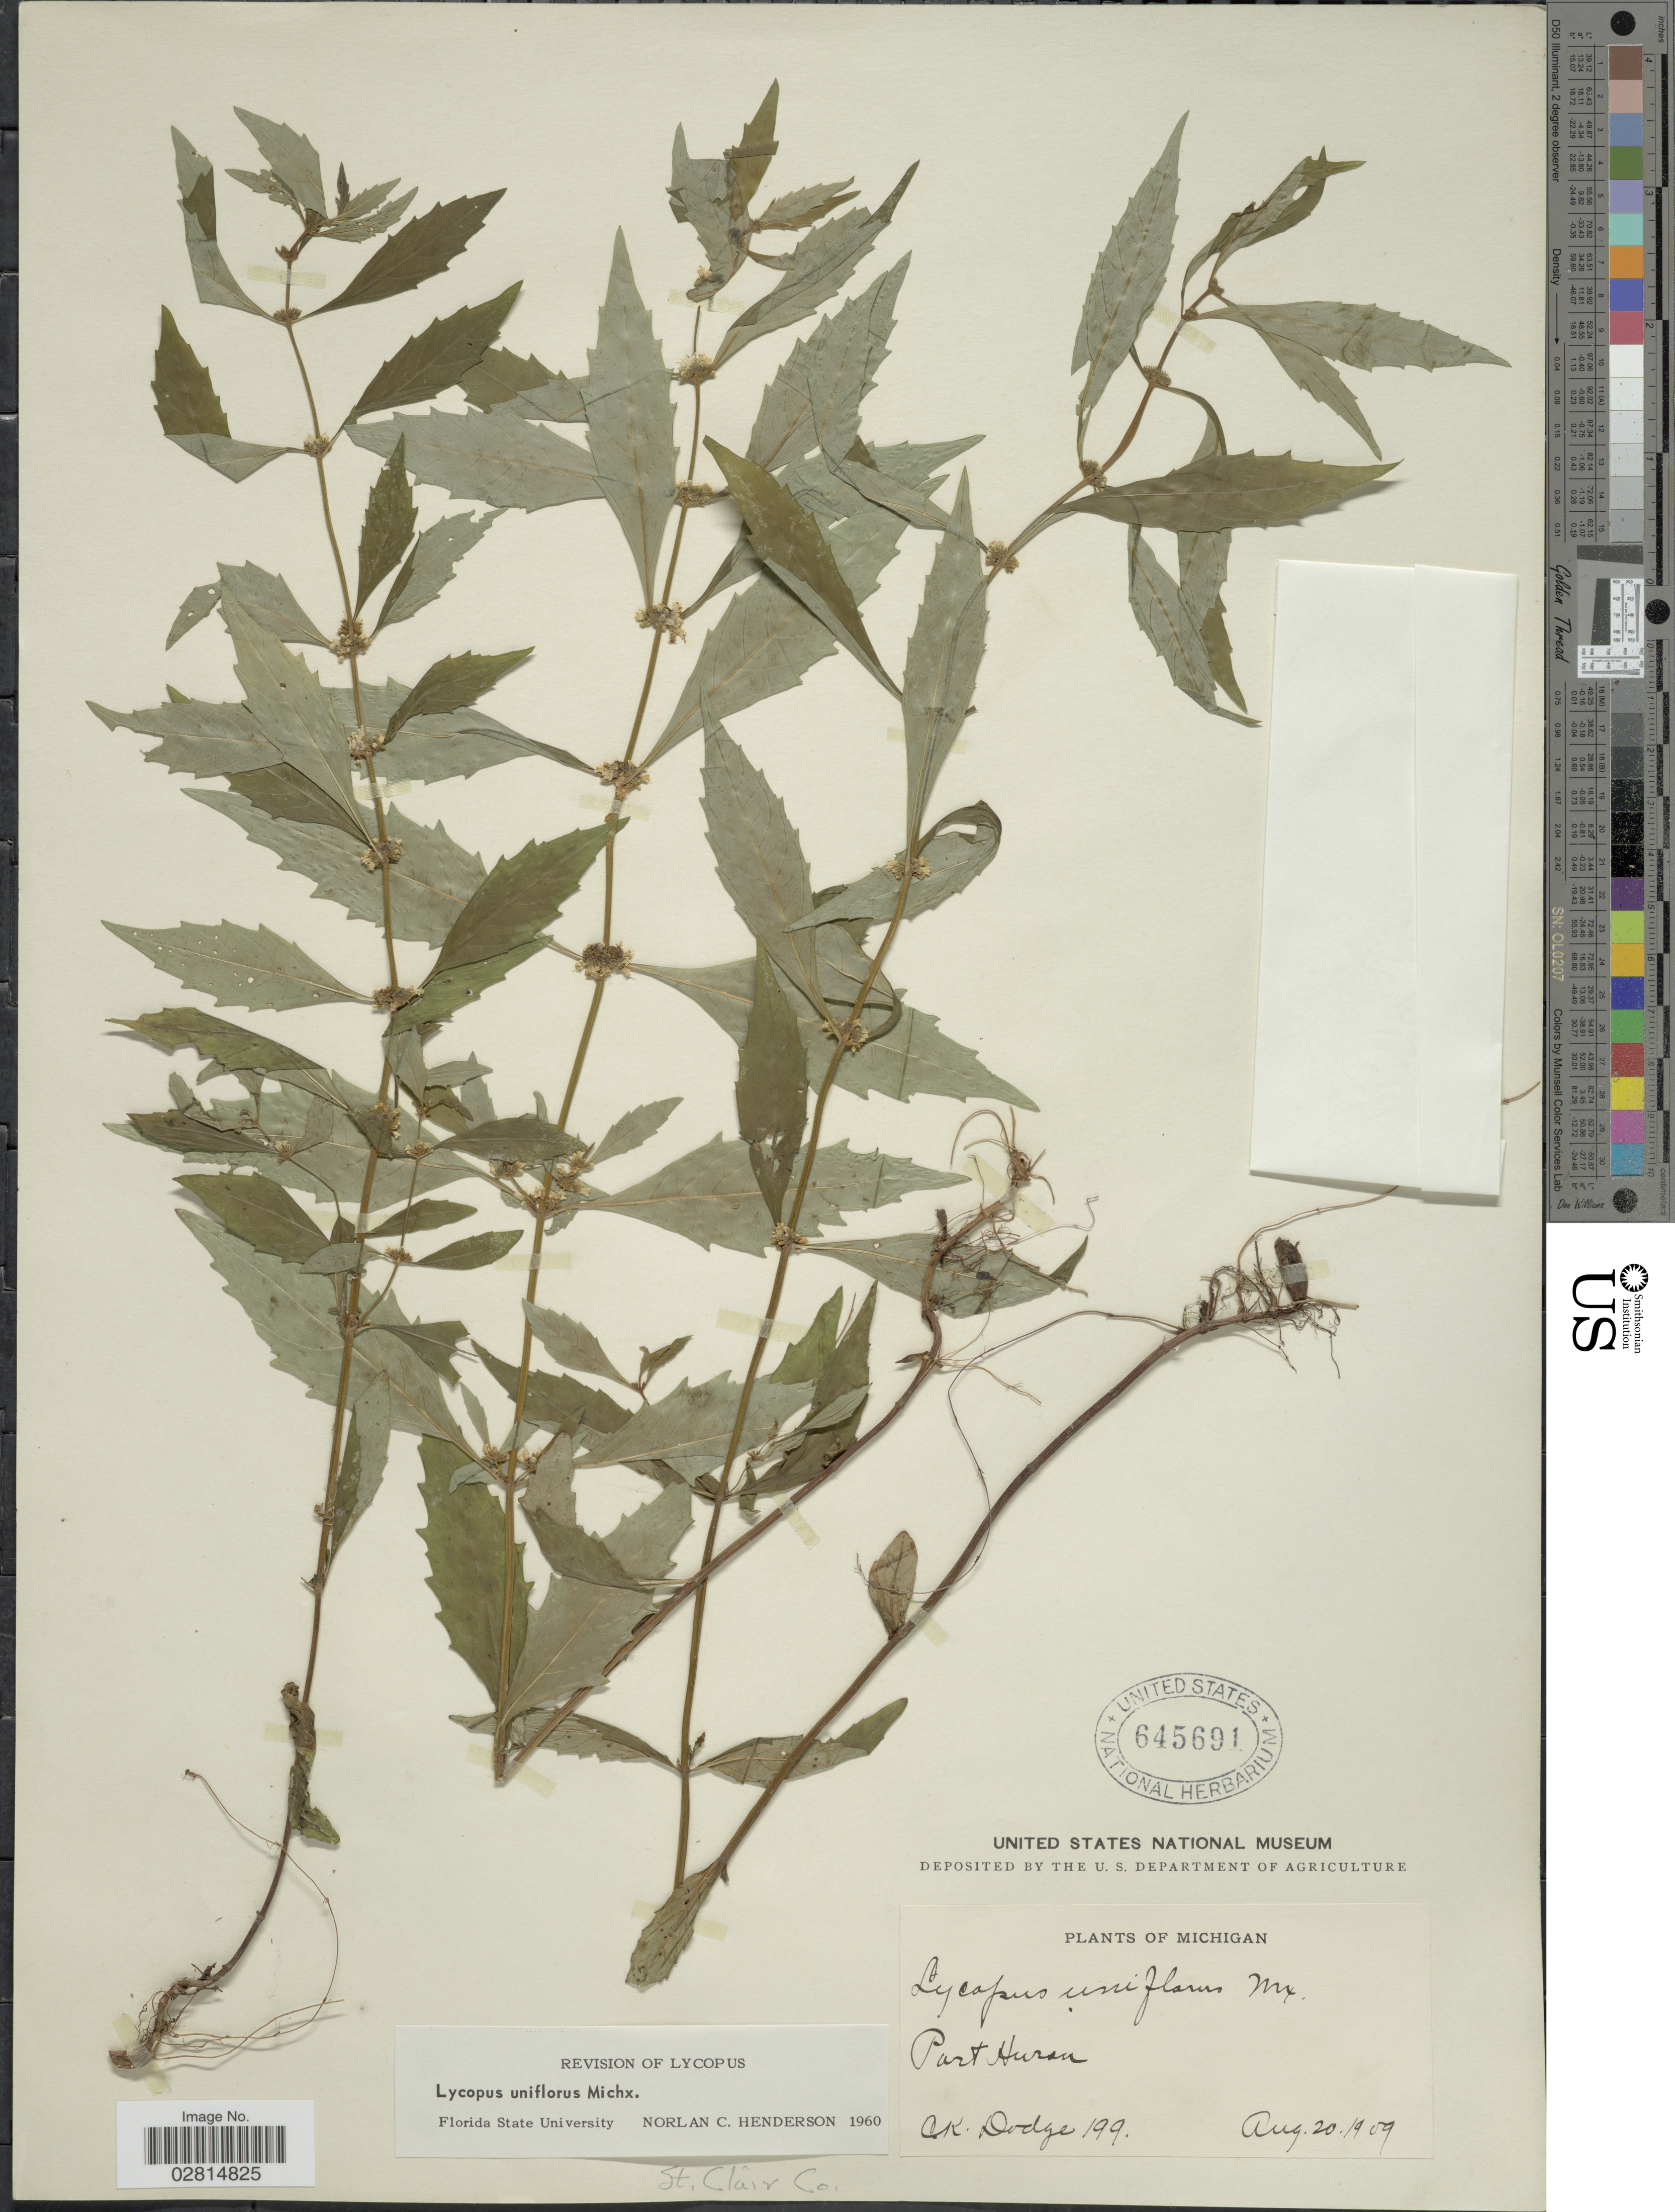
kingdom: Plantae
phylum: Tracheophyta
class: Magnoliopsida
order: Lamiales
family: Lamiaceae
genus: Lycopus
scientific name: Lycopus uniflorus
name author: Michx.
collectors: C. Dodge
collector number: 199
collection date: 1909-08-20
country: United States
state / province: Michigan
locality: Port Huron, St. Clair Co.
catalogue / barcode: US 645691